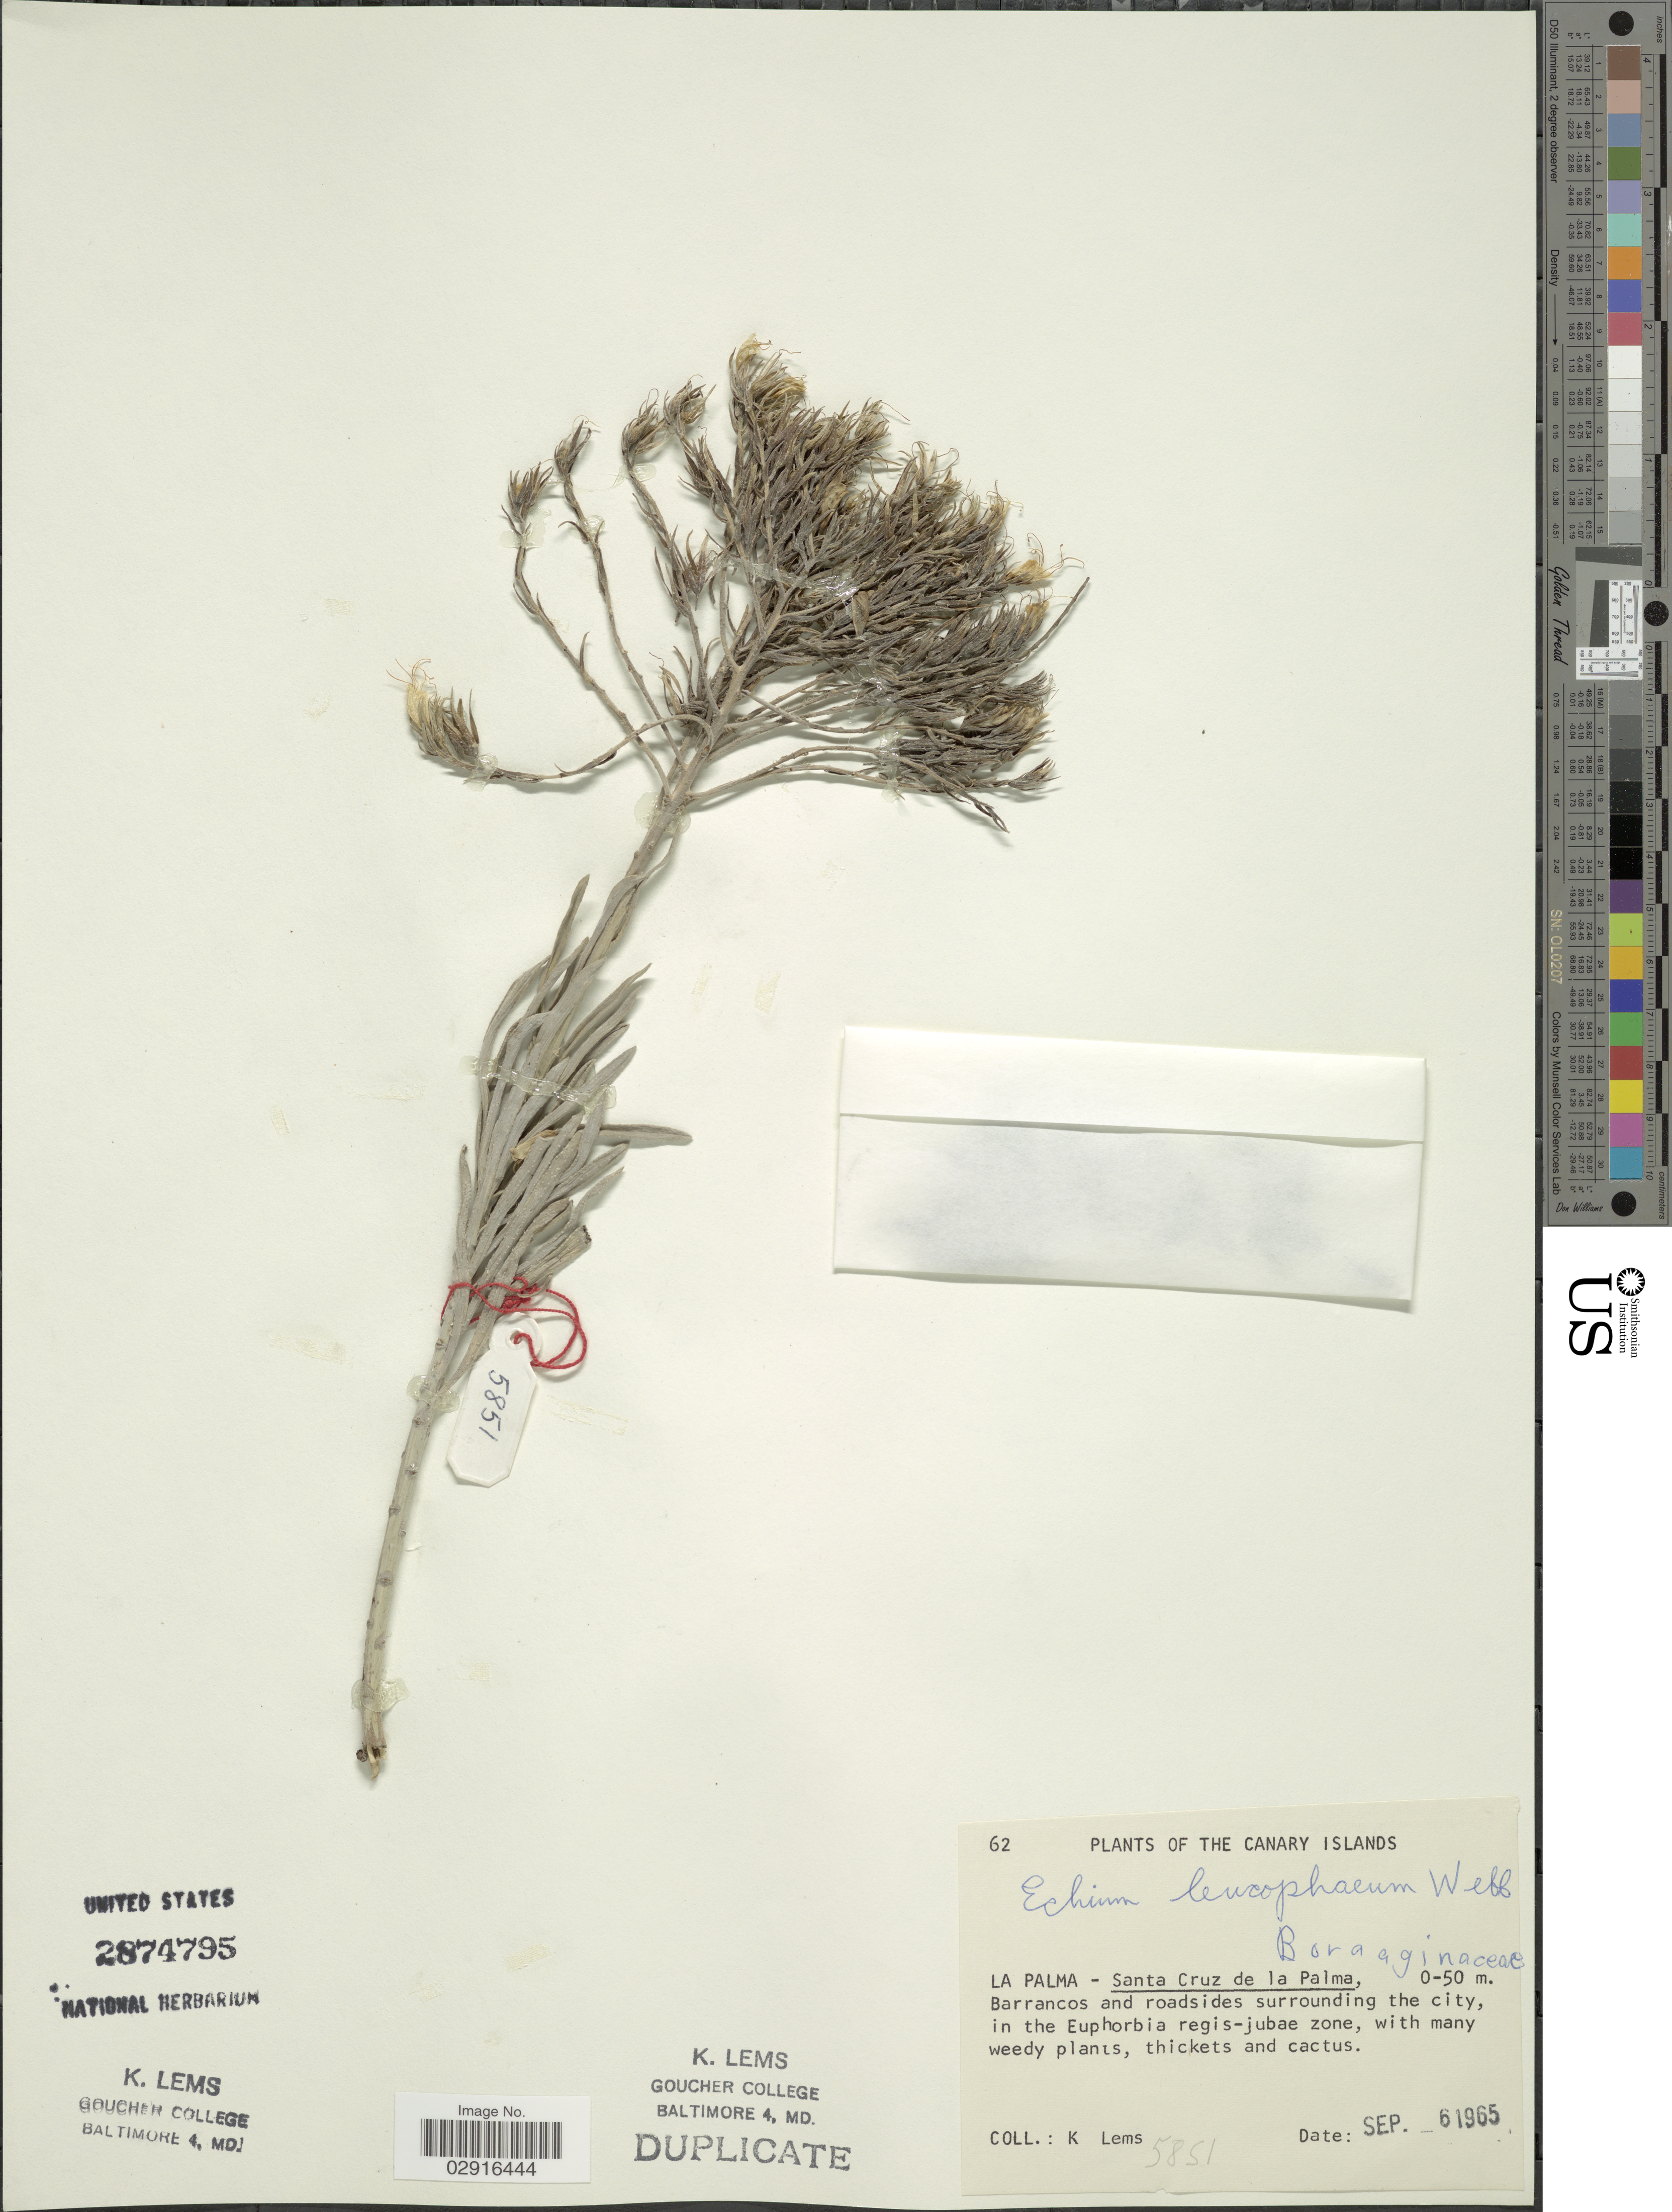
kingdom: Plantae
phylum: Tracheophyta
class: Magnoliopsida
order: Boraginales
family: Boraginaceae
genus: Echium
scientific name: Echium leucophaeum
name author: D.A. Webb ex Sprague & Hutch.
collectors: K. Lems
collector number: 5851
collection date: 1965-09-06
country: Spain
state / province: Canarias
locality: Canary Islands. La Palma - Santa Cruz de la Palma.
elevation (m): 0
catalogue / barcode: US 2874795